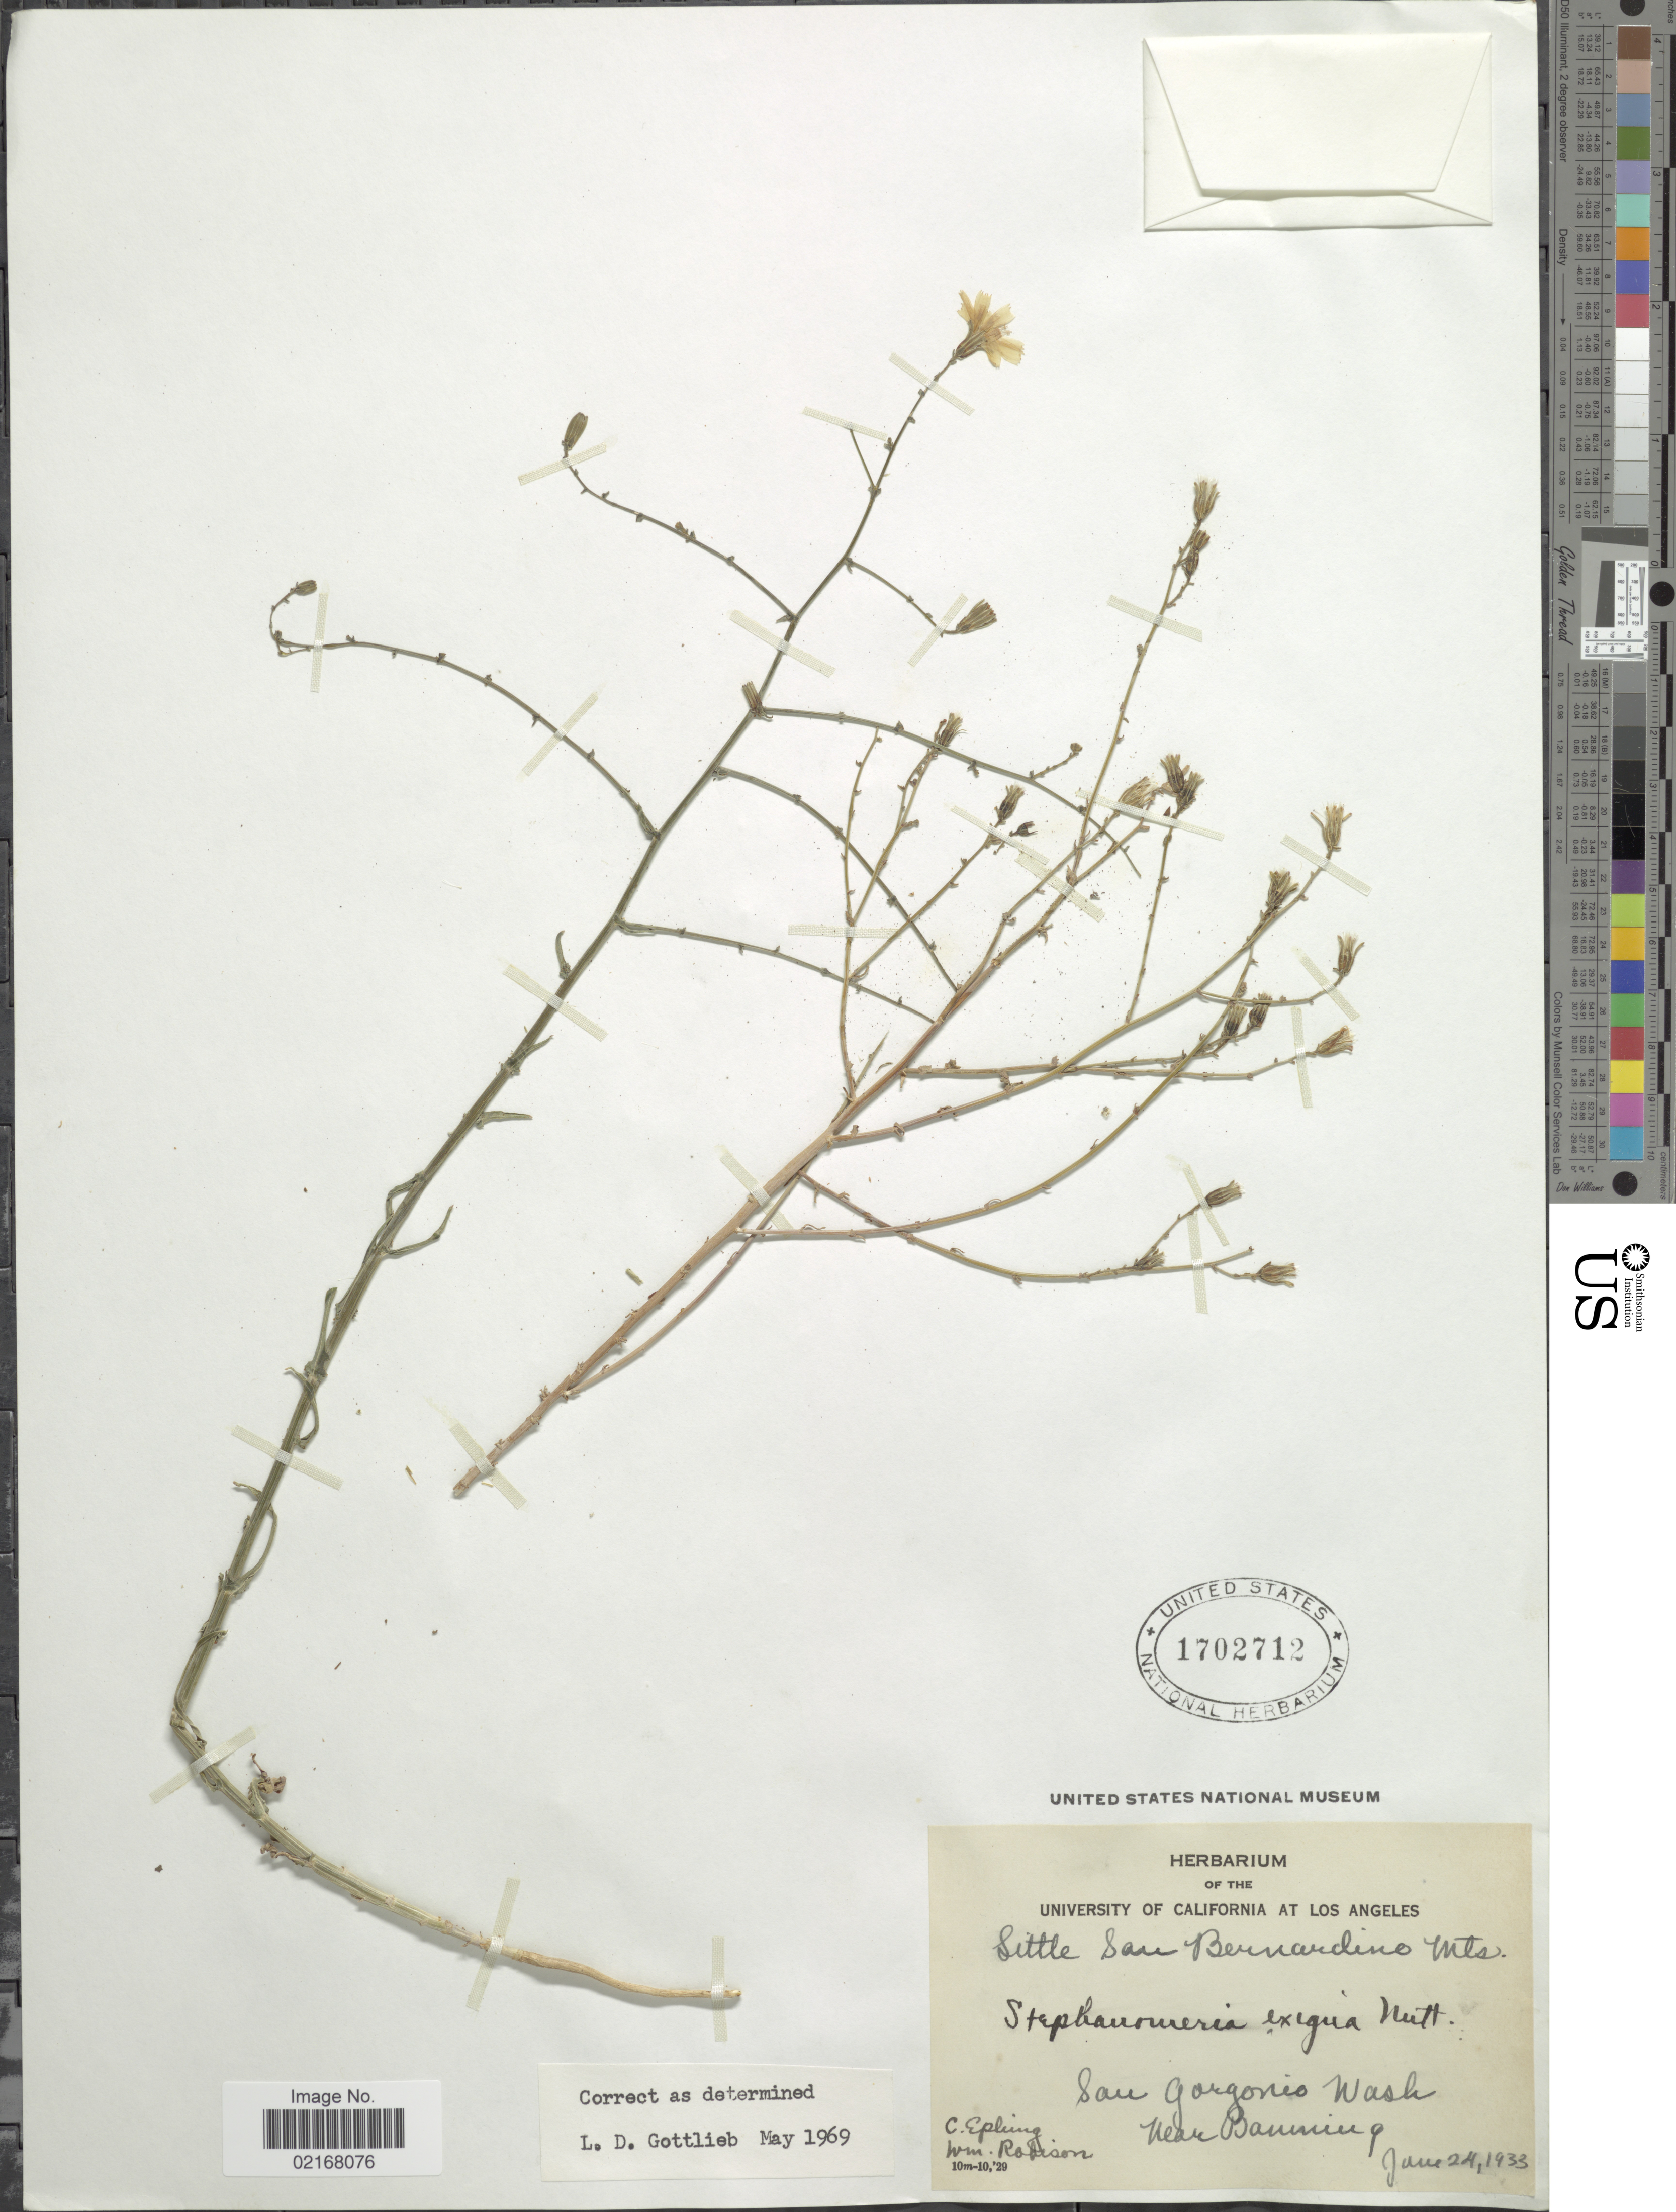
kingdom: Plantae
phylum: Tracheophyta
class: Magnoliopsida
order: Asterales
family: Asteraceae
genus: Stephanomeria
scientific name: Stephanomeria exigua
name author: Nutt.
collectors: C. C. Epling & W. Robinson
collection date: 1933-06-24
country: United States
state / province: Washington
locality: San Gorgonio Wash. Near Banming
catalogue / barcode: US 1702712